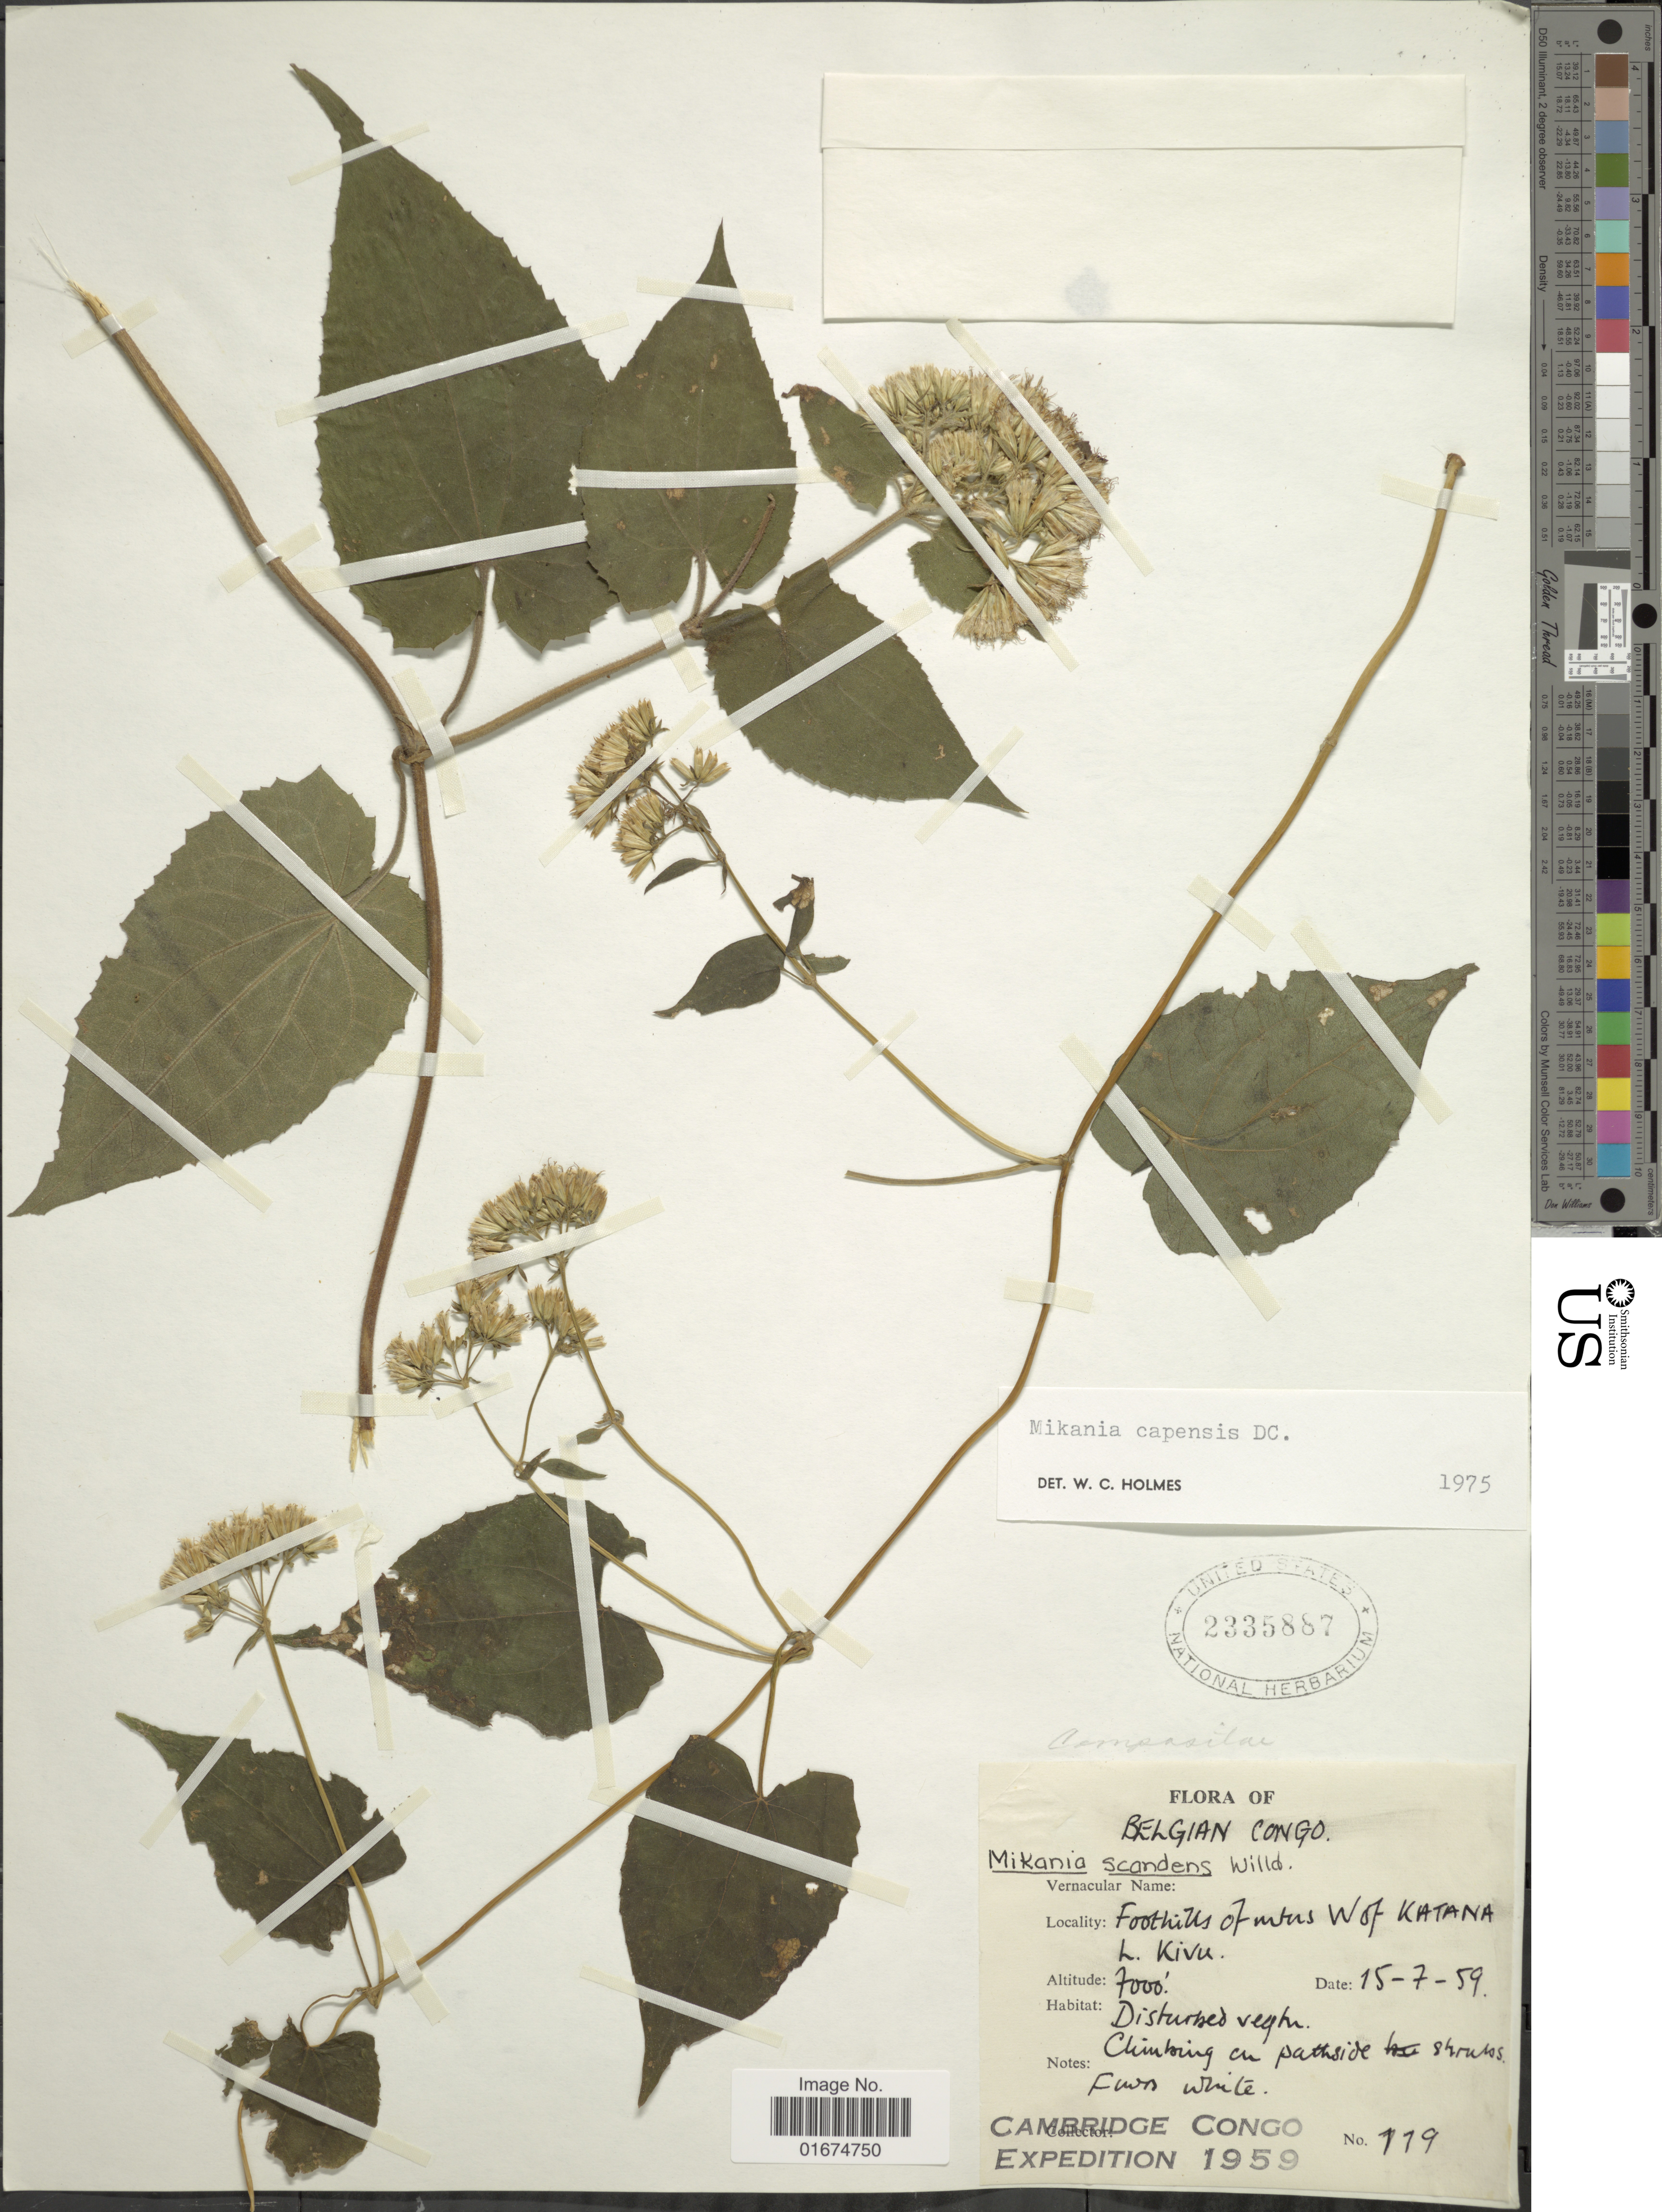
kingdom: Plantae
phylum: Tracheophyta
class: Magnoliopsida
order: Asterales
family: Asteraceae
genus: Mikania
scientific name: Mikania capensis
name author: DC.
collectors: Cambridge Congo Expedition 1959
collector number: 119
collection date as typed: Transcribed d/m/y: 15/7/59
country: Congo, Democratic Republic of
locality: Foothills of mtns W of Katana L. Kivu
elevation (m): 2134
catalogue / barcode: US 2335887